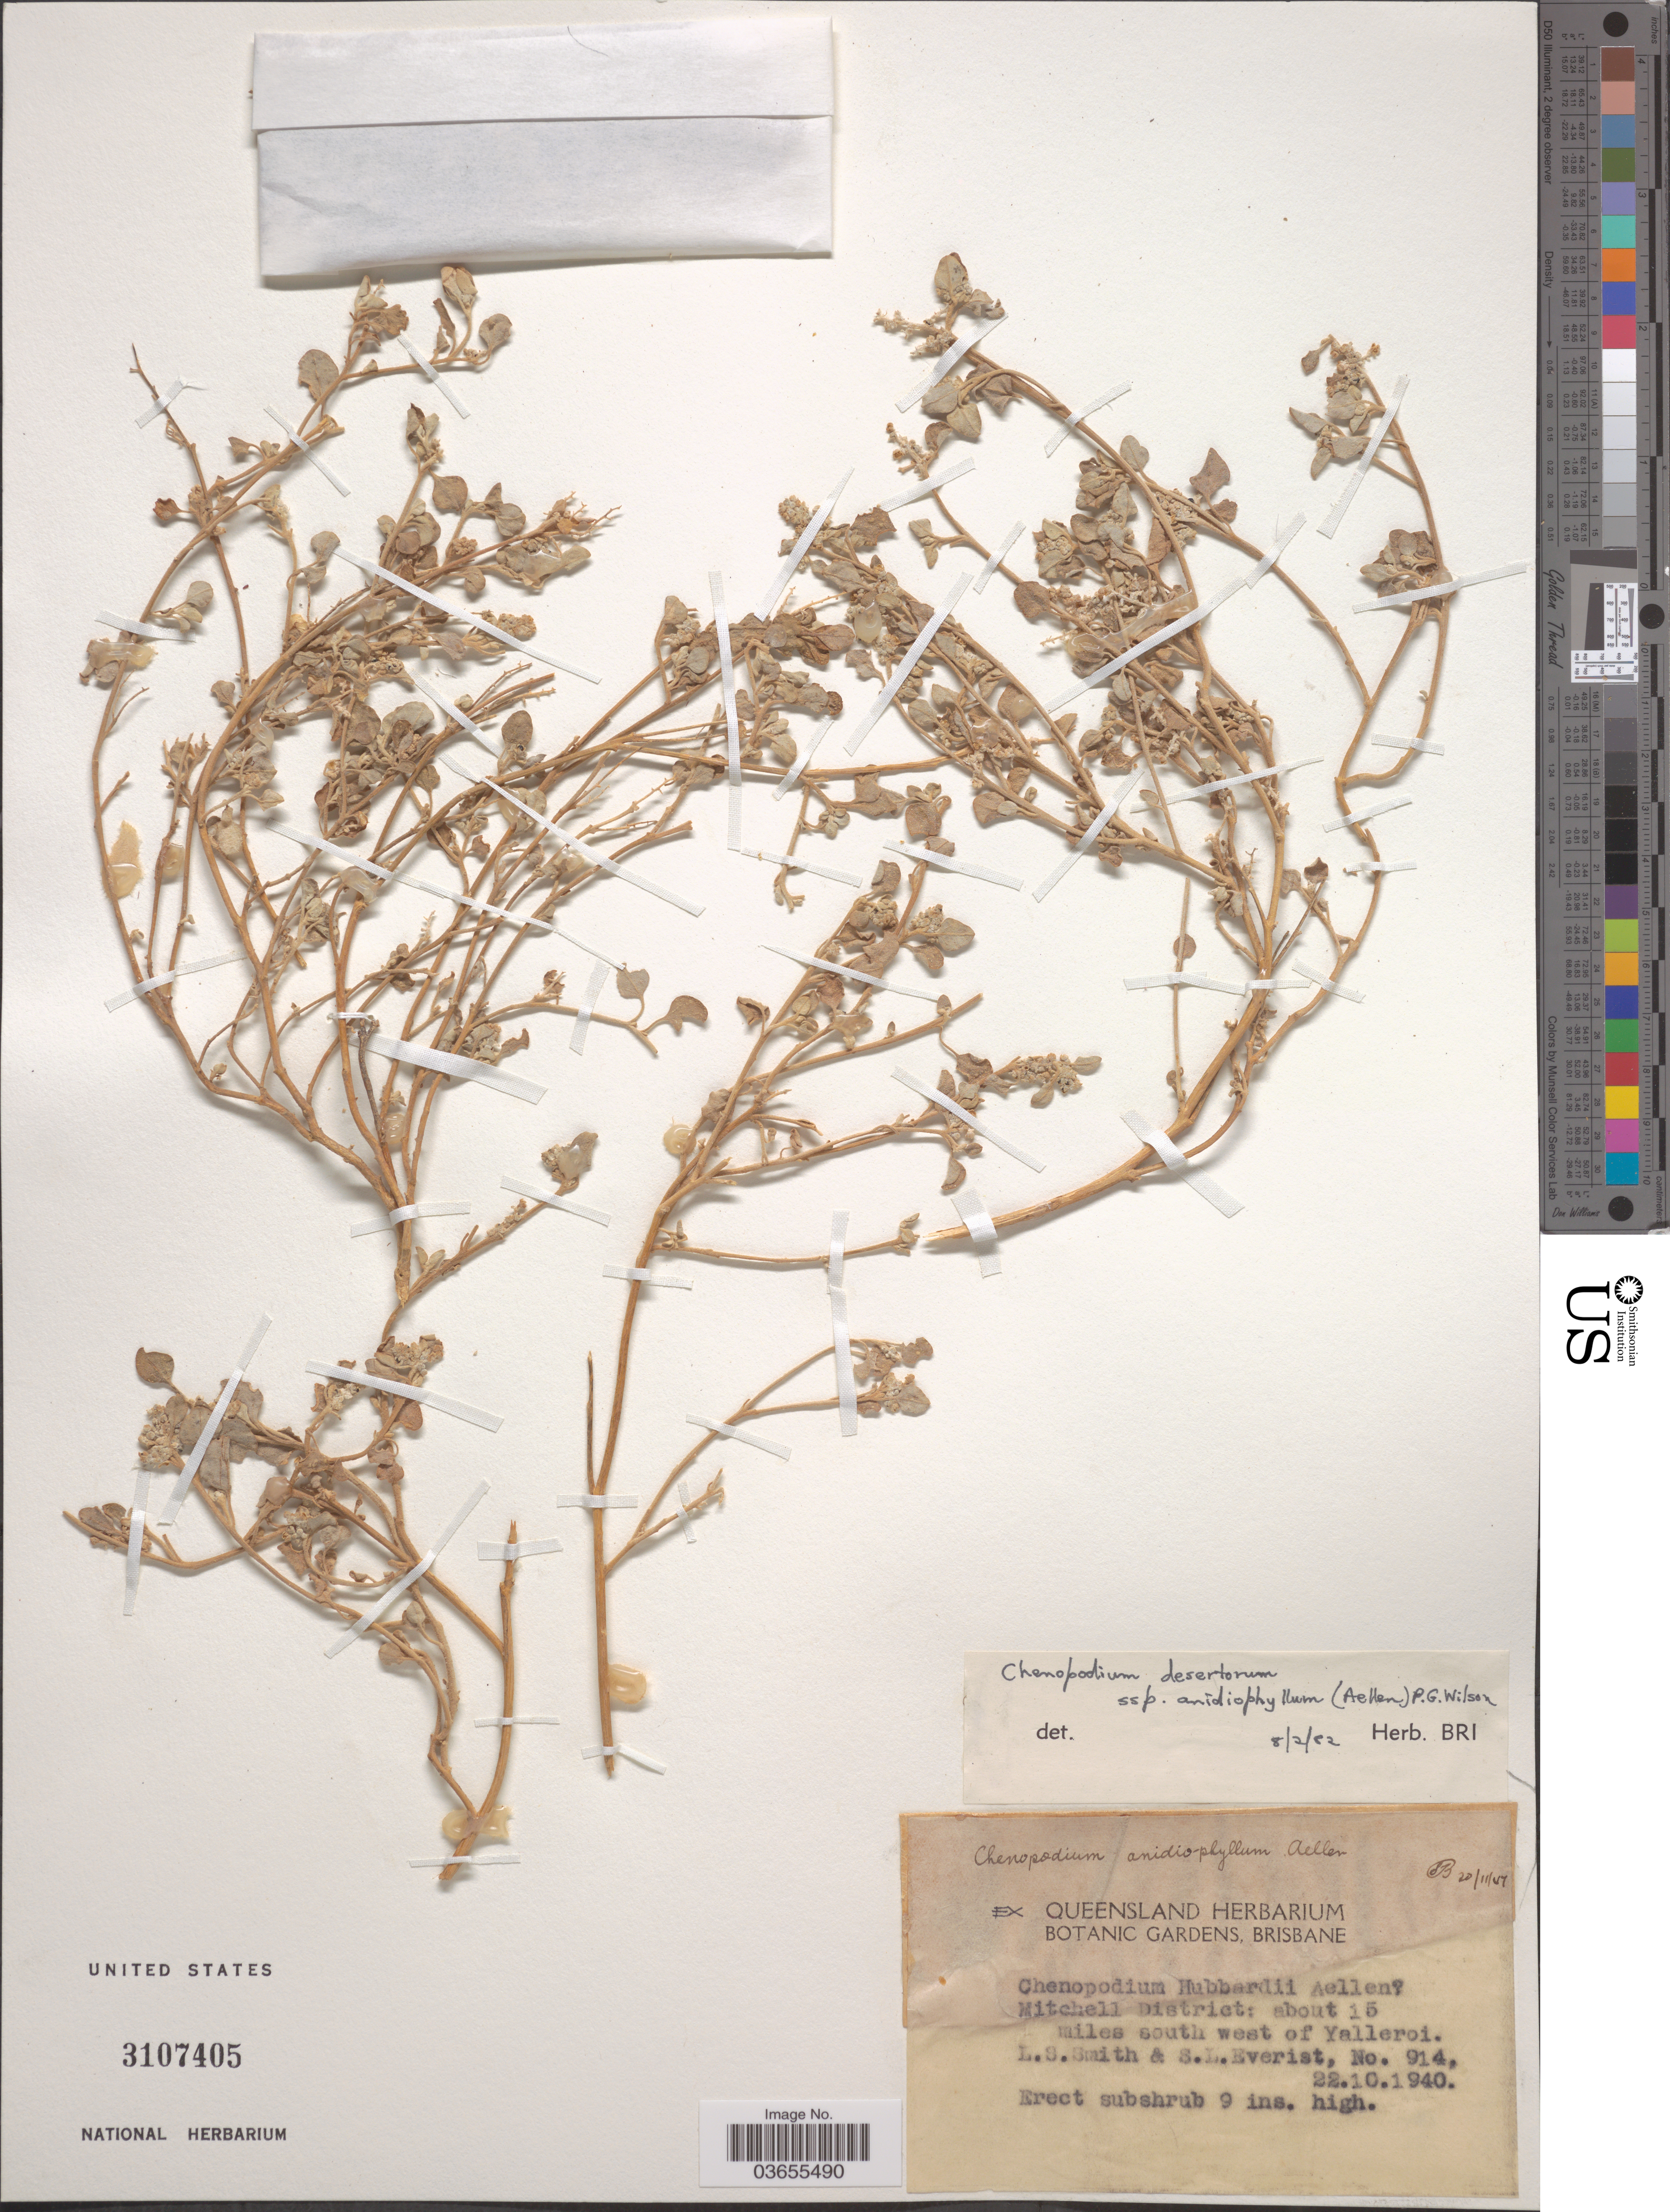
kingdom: Plantae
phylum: Tracheophyta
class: Magnoliopsida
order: Caryophyllales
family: Amaranthaceae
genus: Chenopodium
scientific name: Chenopodium desertorum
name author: (J. Black) J. Black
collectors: L. Smith & S. Everist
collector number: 914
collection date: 1940-10-22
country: Australia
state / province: Queensland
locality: Mitchell District: about 15 miles south west of Yalleroi.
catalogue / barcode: US 3107405